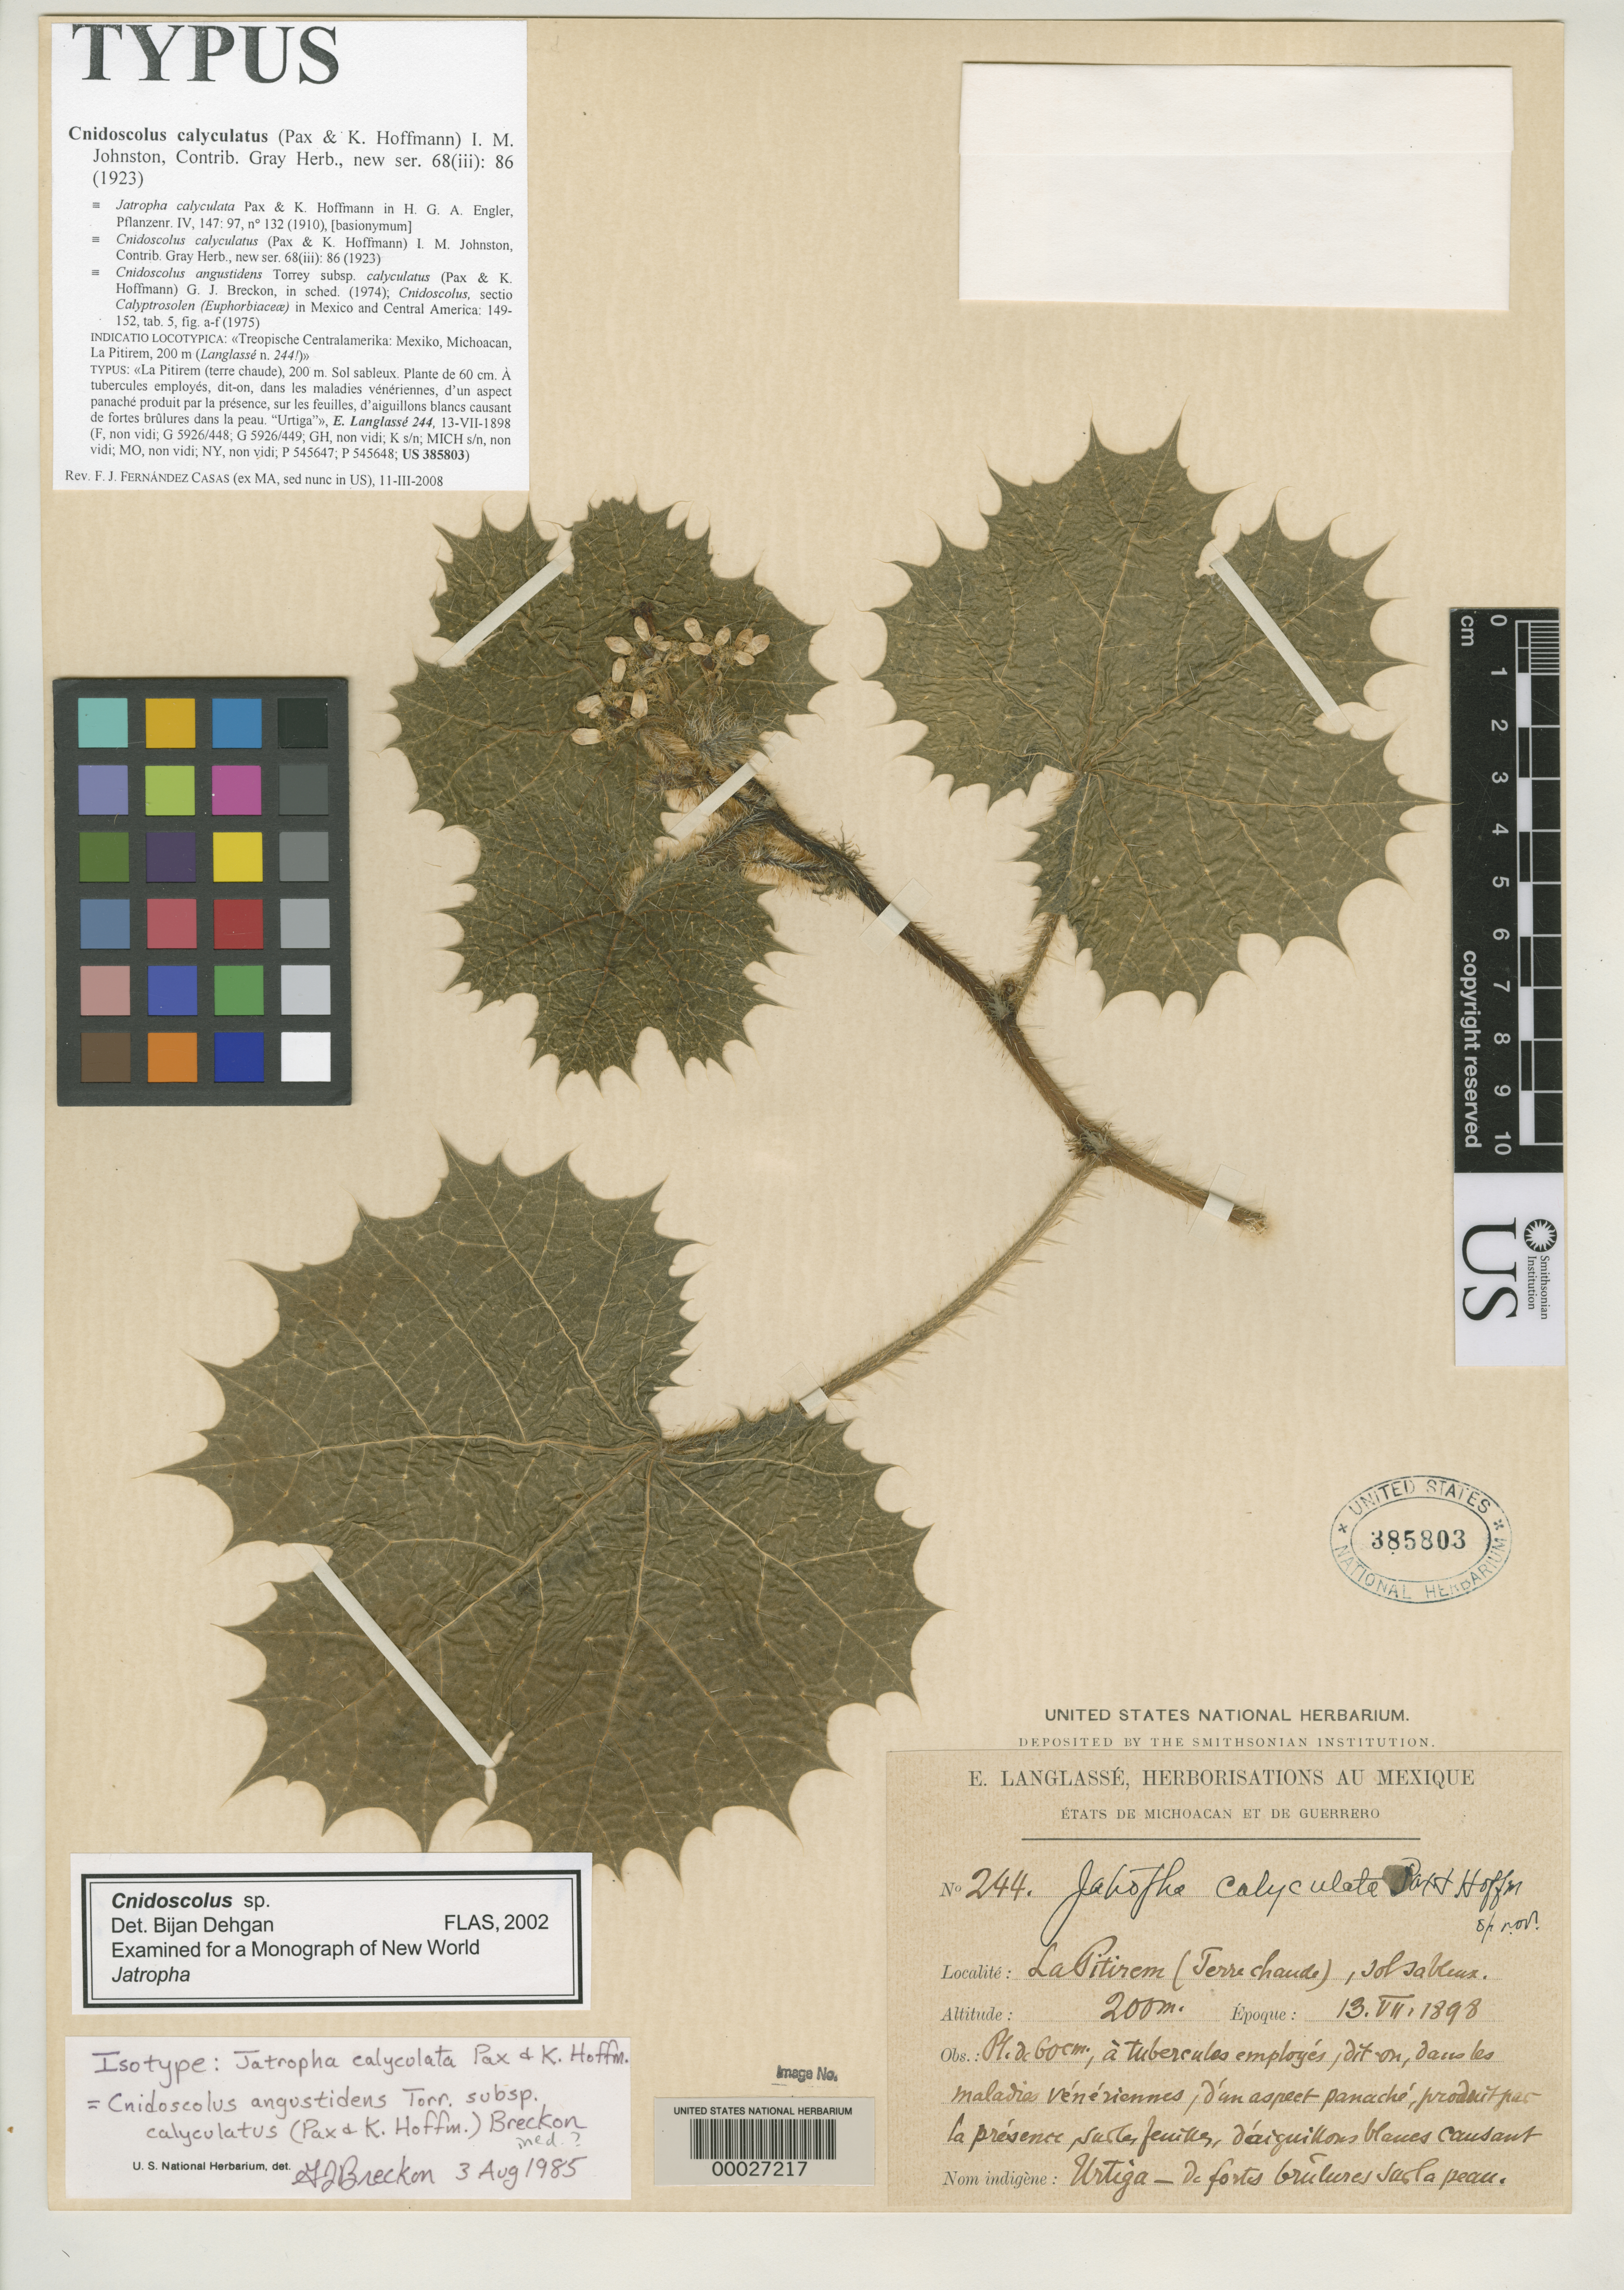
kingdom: Plantae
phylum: Tracheophyta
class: Magnoliopsida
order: Malpighiales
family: Euphorbiaceae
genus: Jatropha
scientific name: Jatropha calyculata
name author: Pax & K. Hoffm. in Engl.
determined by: Fernández Casas, F. J.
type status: Isotype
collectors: E. Langlassé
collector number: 244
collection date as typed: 13 Jul 1898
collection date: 1898-07-13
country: Mexico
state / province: Michoacán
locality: Etats de Michoacan et de Guerrero. La Pitirem (Terre chaude).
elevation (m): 200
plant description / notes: Annotated by G.J. Breckon 1985 as "Cnidoscolus angustidens Torr. subsp. calyculatus (Pax & K. Hoffm.) Breckon but this appears to be ined.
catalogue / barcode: US 385803